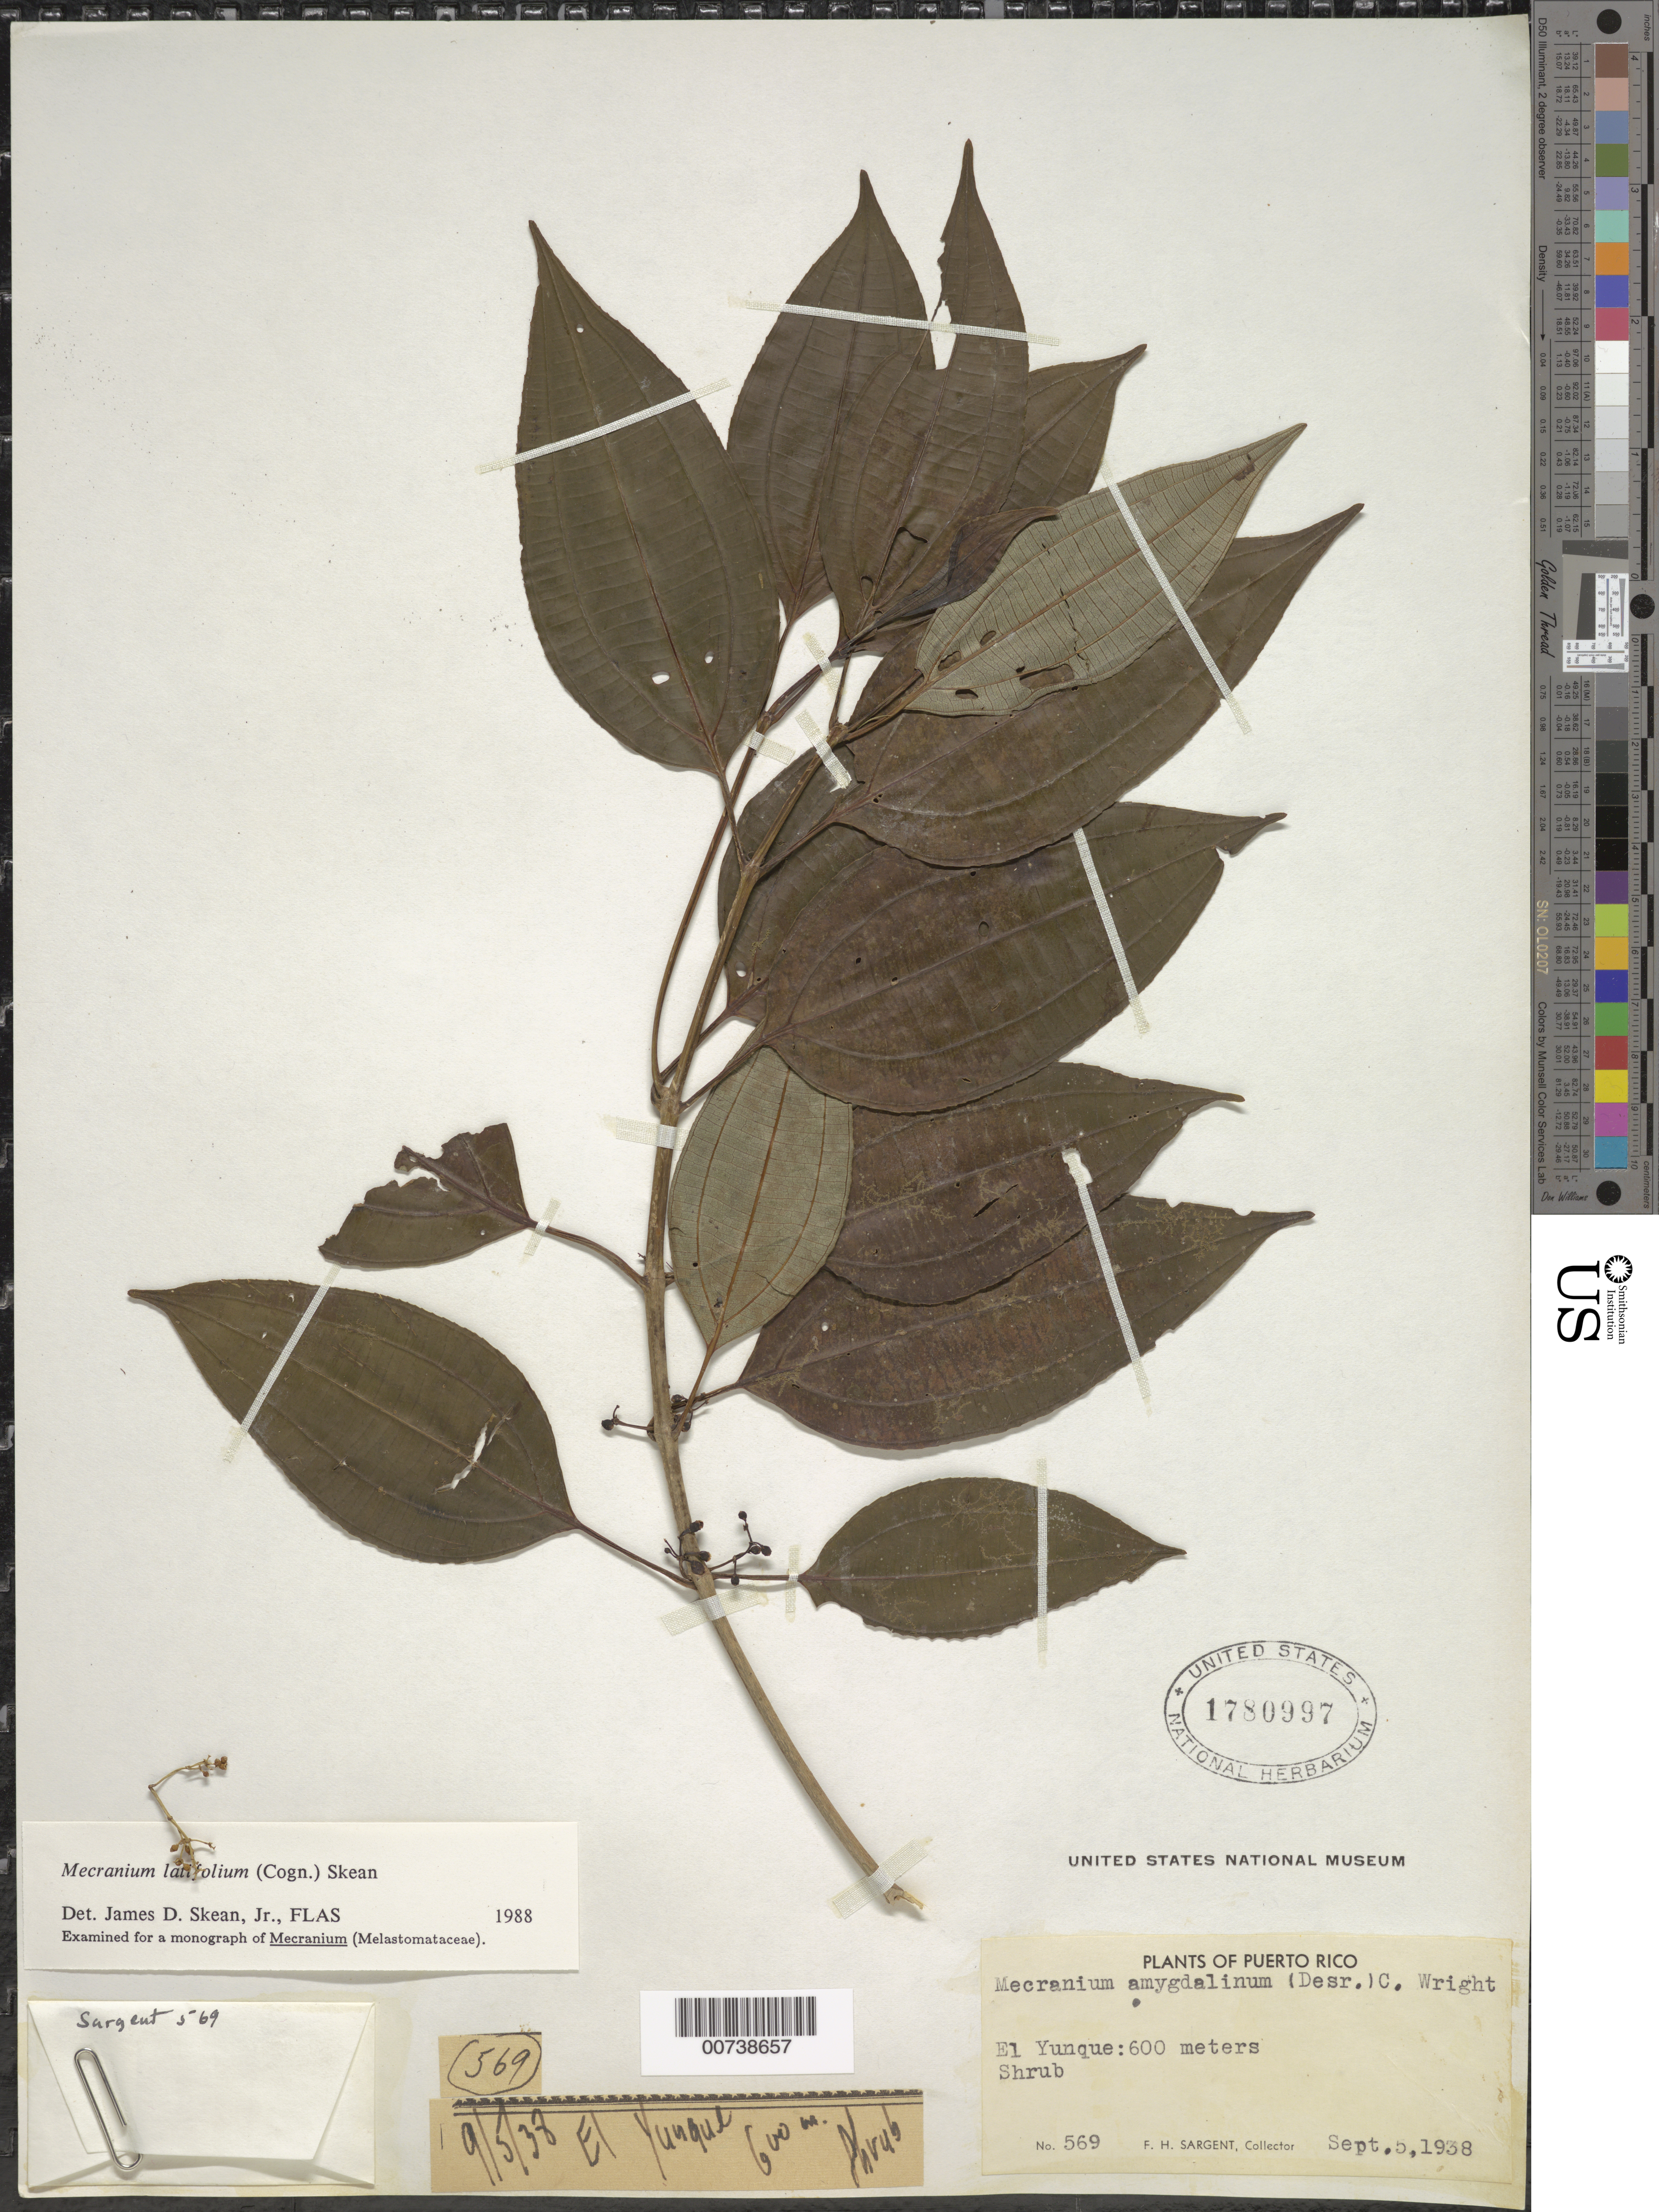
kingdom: Plantae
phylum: Tracheophyta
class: Magnoliopsida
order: Myrtales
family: Melastomataceae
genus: Mecranium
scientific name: Mecranium latifolium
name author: (Cogn.) Skean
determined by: Skean, J. D., Jr.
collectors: F. H. Sargent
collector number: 569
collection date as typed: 05 Sep 1938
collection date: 1938-09-05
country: Puerto Rico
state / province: Río Grande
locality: El Yunque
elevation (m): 600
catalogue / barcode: US 1780997